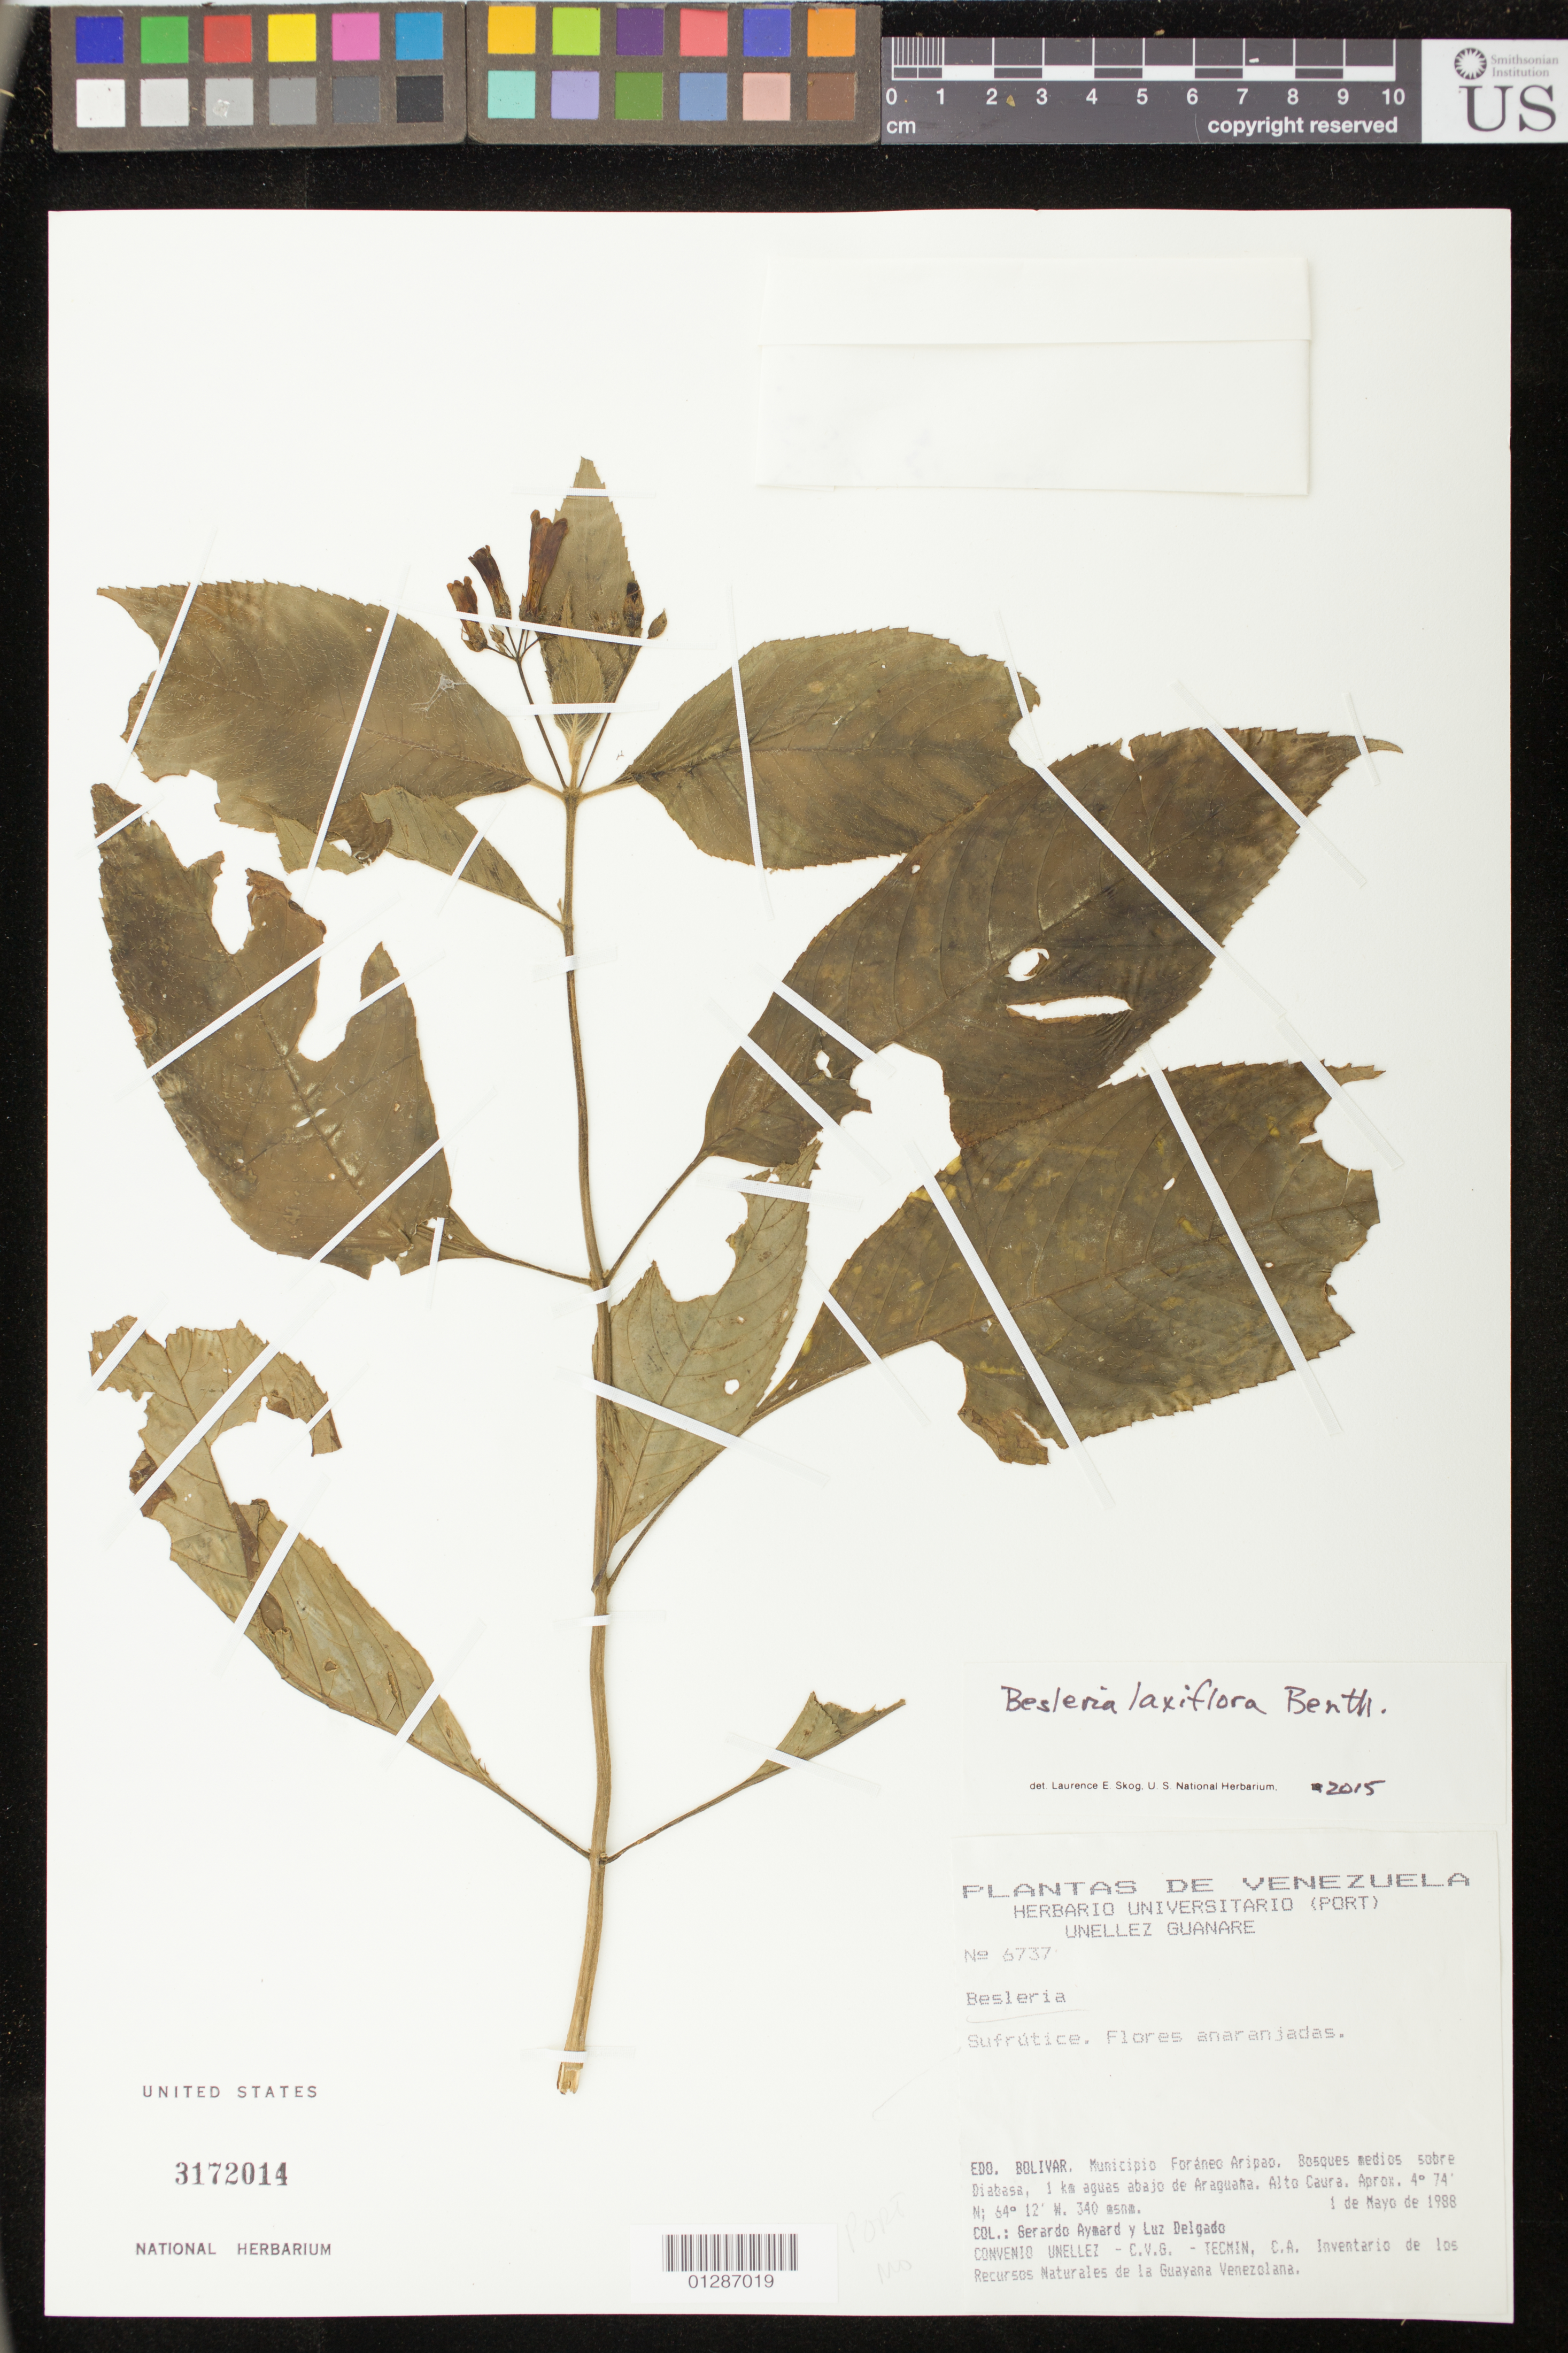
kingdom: Plantae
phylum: Tracheophyta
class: Magnoliopsida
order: Lamiales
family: Gesneriaceae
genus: Besleria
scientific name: Besleria laxiflora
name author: Benth.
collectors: G. A. Aymard & L. Delgado V.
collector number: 6737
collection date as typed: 1 May 1988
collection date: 1988-05-01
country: Venezuela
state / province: Bolívar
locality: Mun. Foraneo Aripao. Alto Caura.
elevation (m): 340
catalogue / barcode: US 3172014